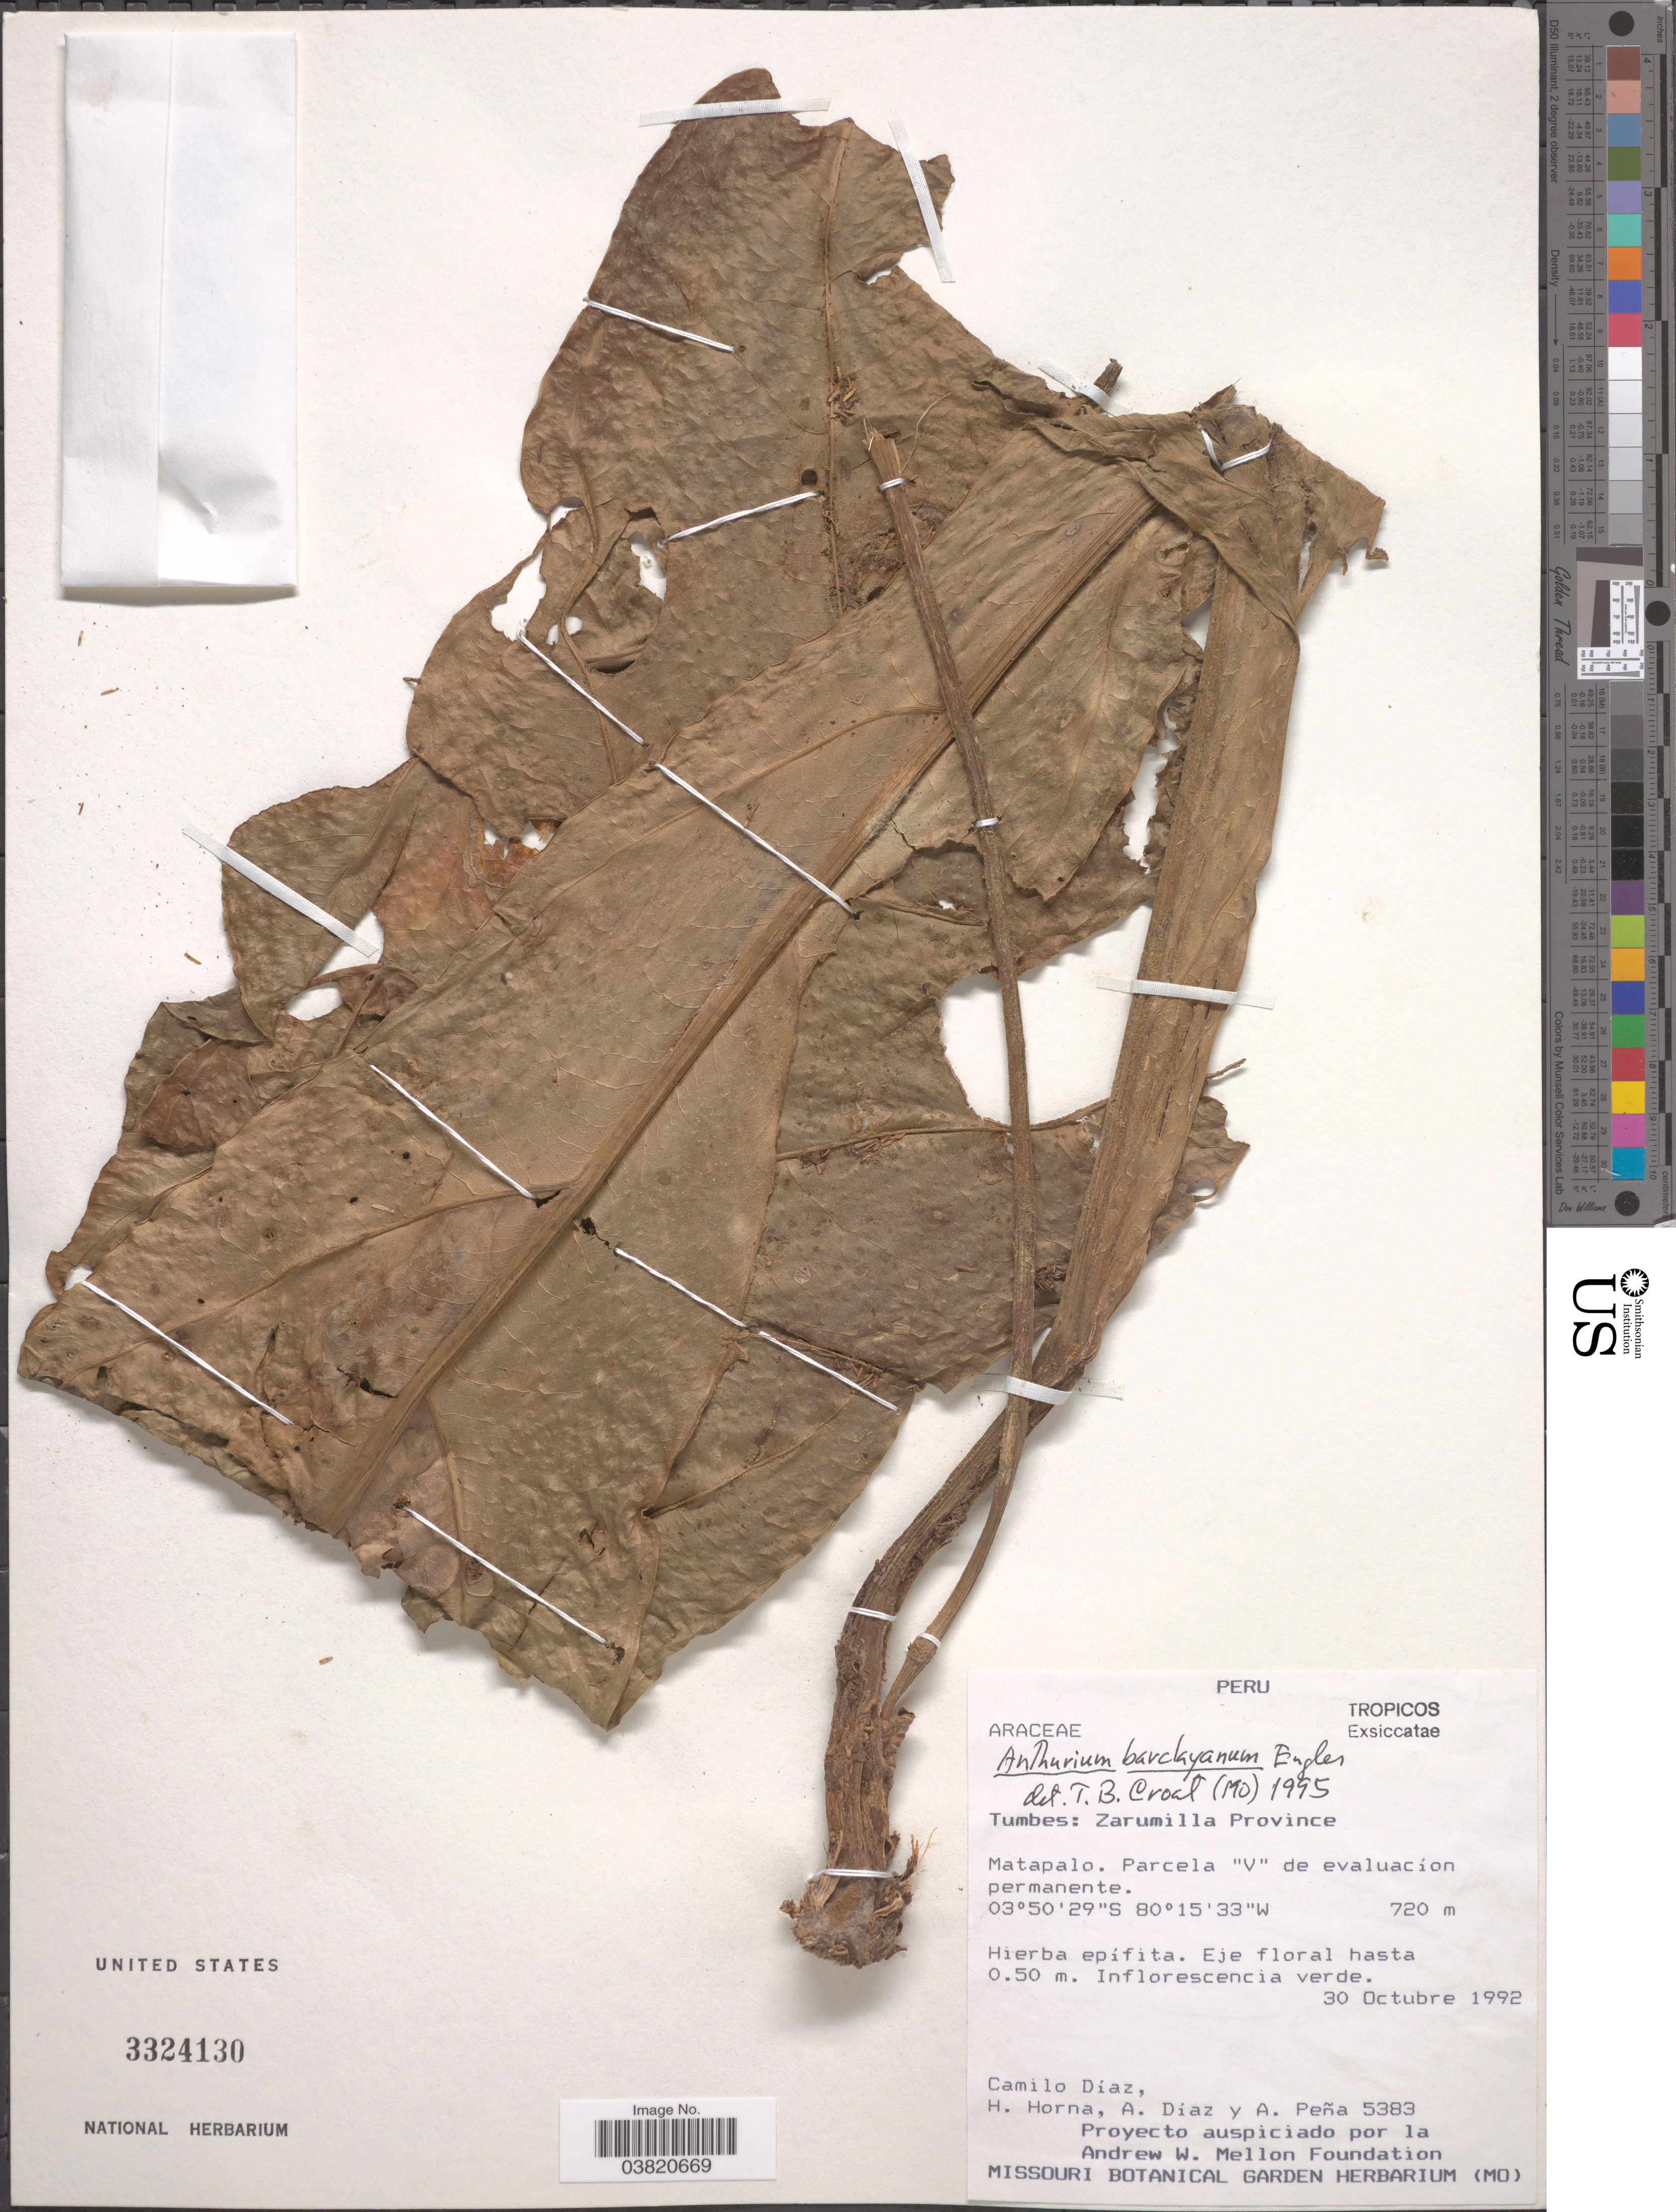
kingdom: Plantae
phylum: Tracheophyta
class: Liliopsida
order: Alismatales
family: Araceae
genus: Anthurium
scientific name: Anthurium barclayanum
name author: Engl.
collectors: C. Díaz, H. Horna, A. Díaz & A. Peña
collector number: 5383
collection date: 1992-10-30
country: Peru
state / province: Tumbes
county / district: Zarumilla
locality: Zarumilla Province. Matapalo. Parcela "V" de evaluacíon permanente.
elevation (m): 720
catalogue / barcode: US 3324130